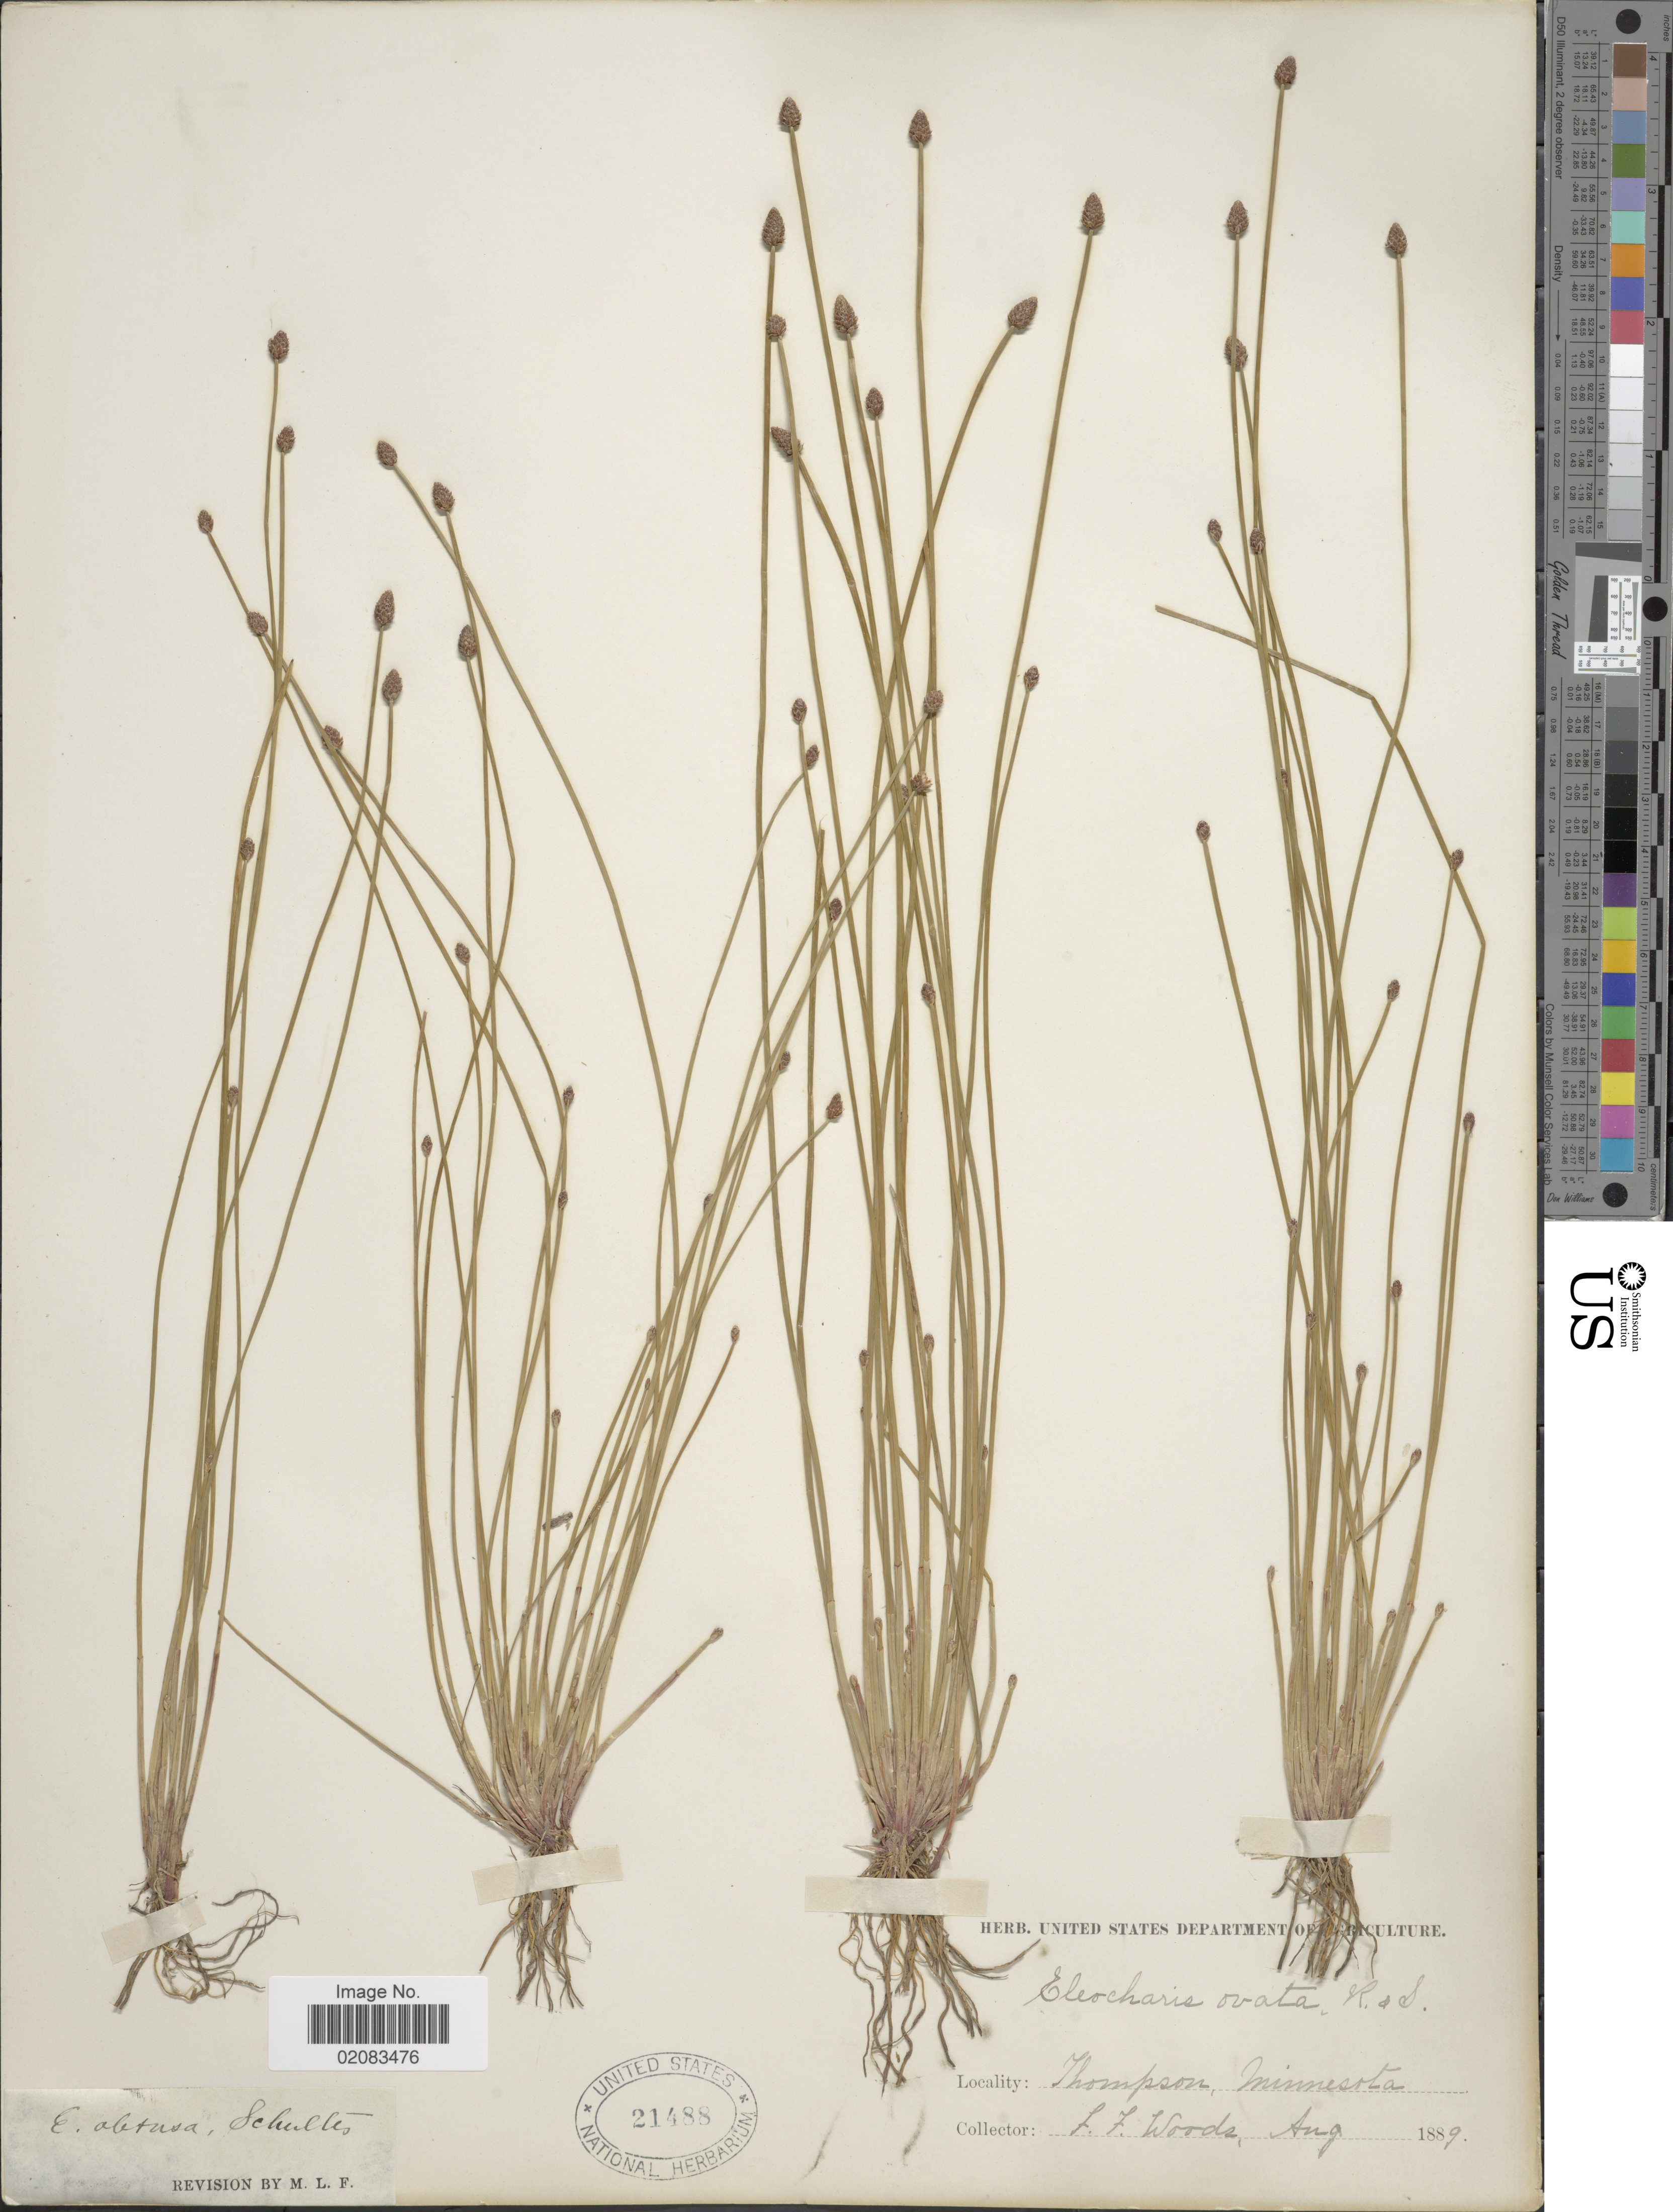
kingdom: Plantae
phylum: Tracheophyta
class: Liliopsida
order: Poales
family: Cyperaceae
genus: Eleocharis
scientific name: Eleocharis obtusa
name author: (Willd.) Schult.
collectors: L. Woods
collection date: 1889-08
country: United States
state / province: Minnesota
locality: Thompson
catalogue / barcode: US 21488